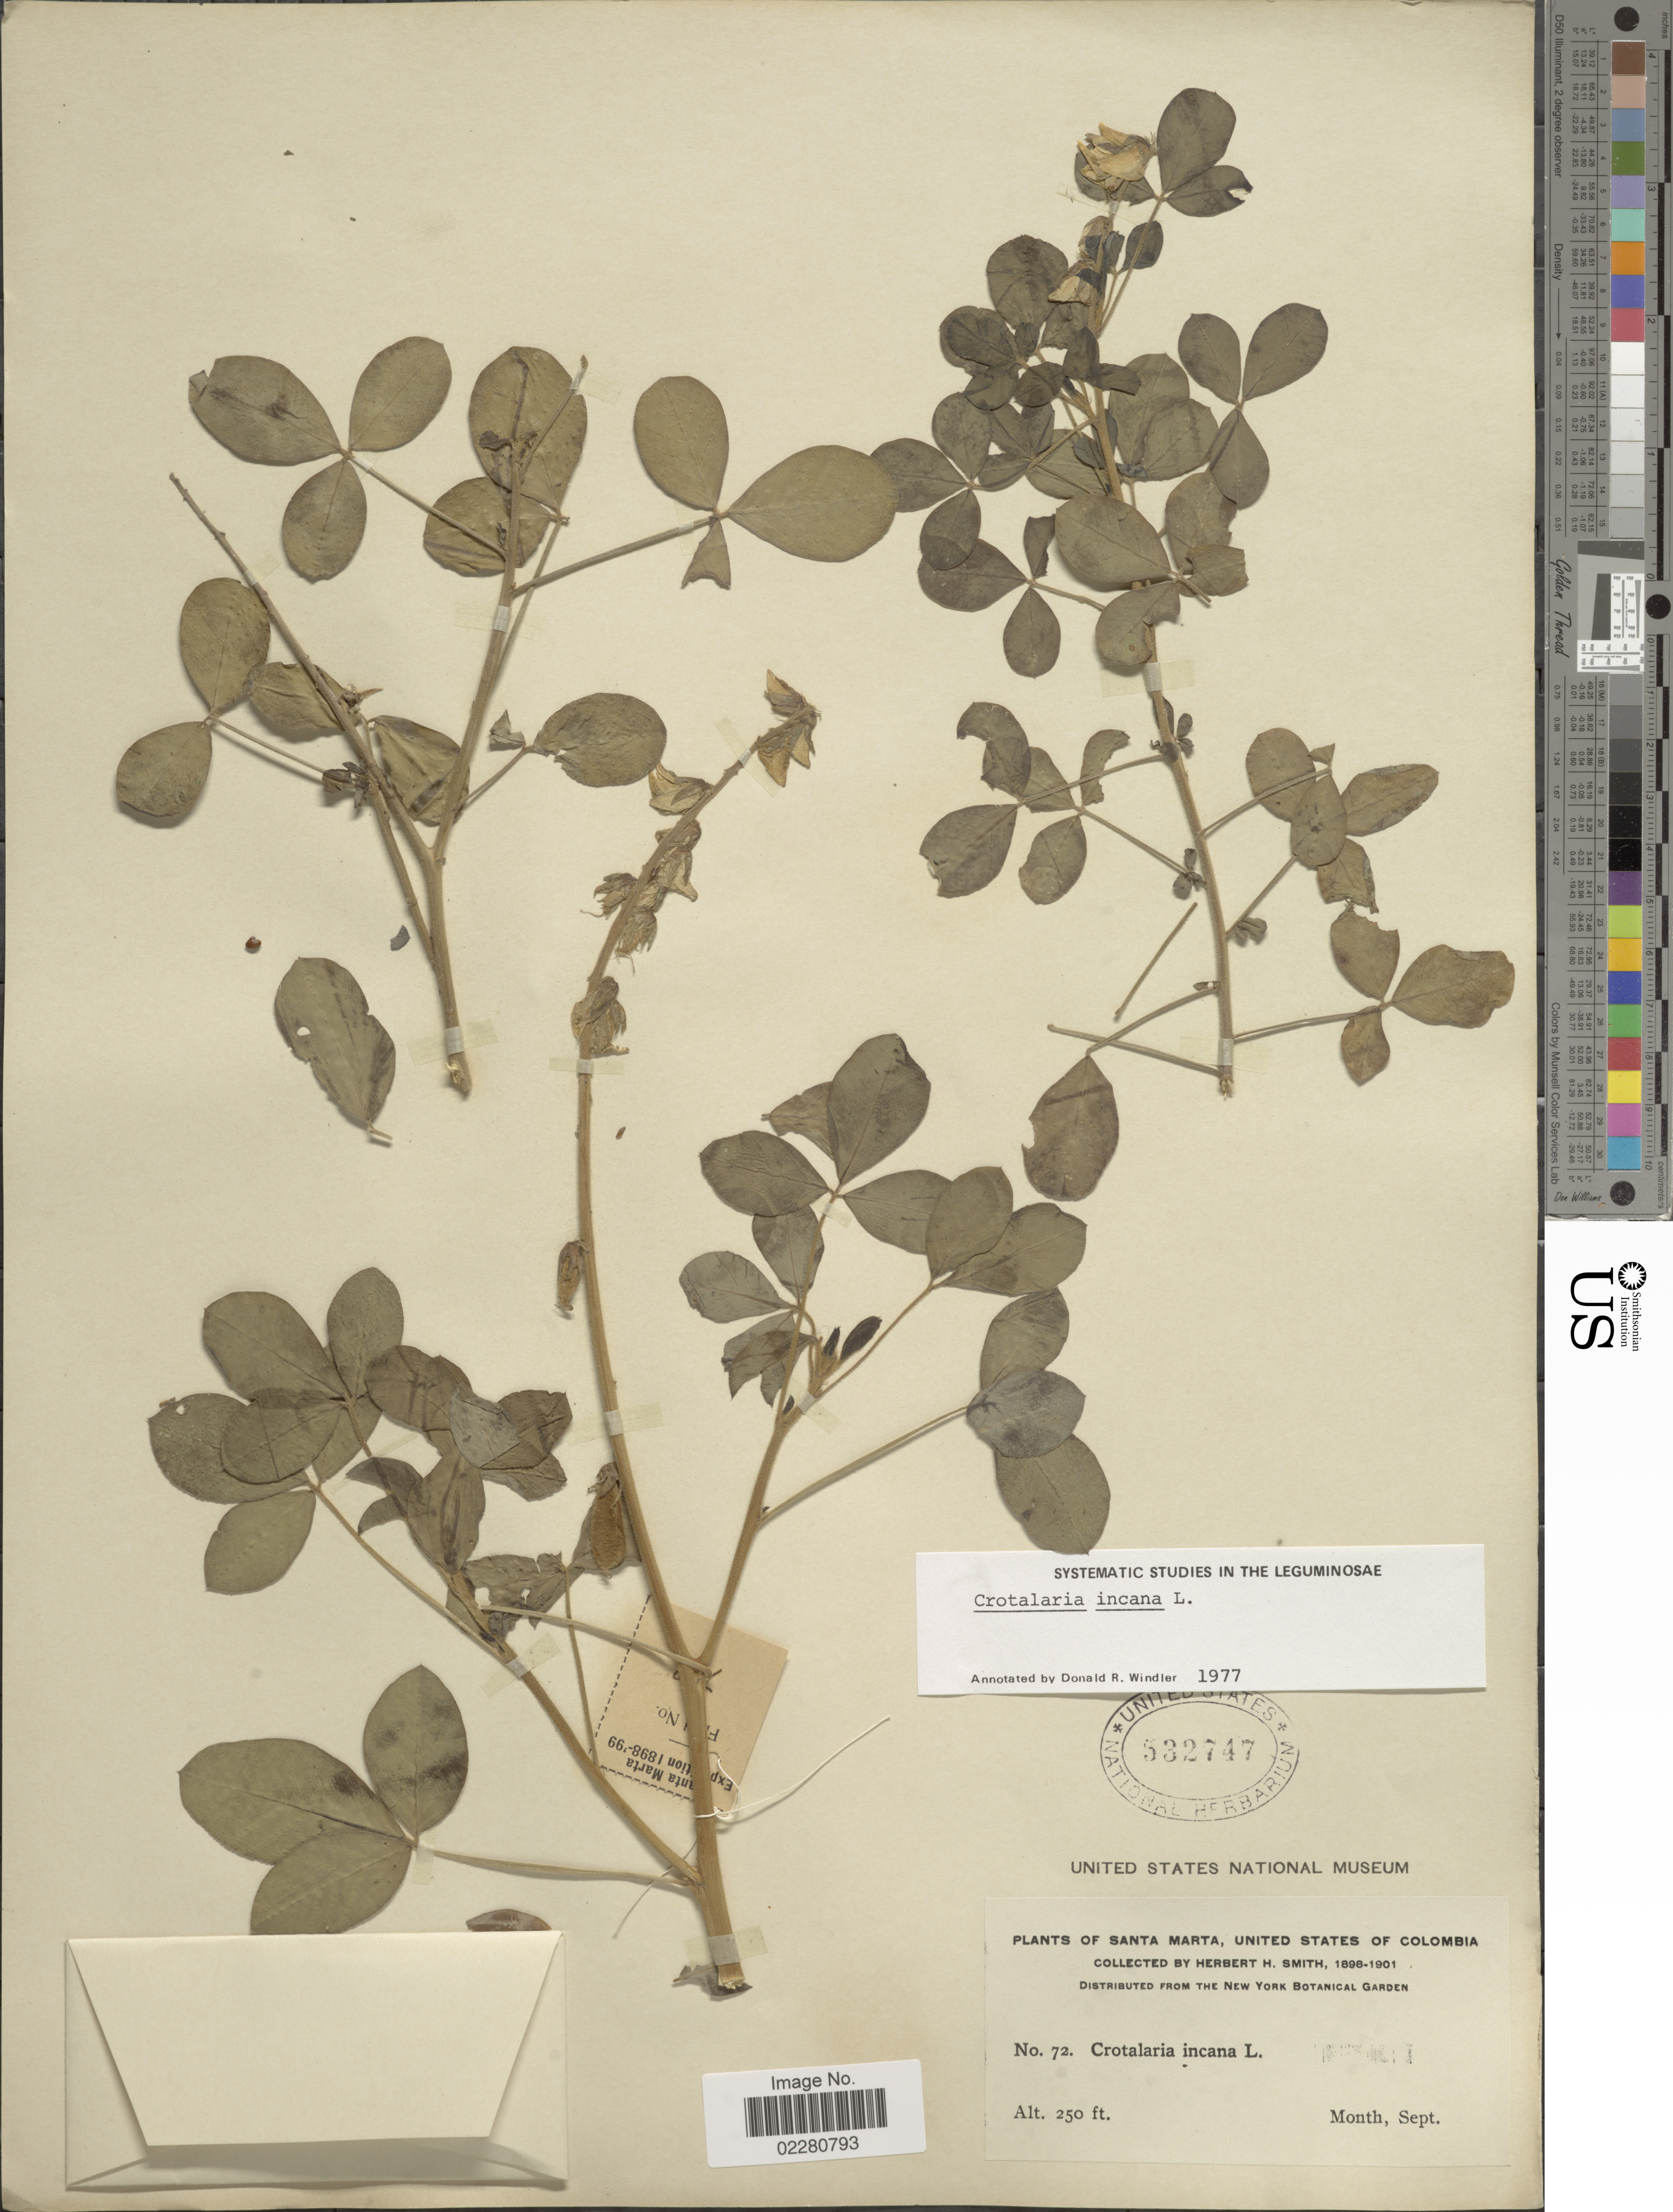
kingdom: Plantae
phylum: Tracheophyta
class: Magnoliopsida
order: Fabales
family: Fabaceae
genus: Crotalaria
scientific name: Crotalaria incana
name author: L.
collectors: Herbert H. Smith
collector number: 2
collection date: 1898-09/1901-09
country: Colombia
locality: Santa Marta, United States of Colombia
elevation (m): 76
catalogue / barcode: US 532747